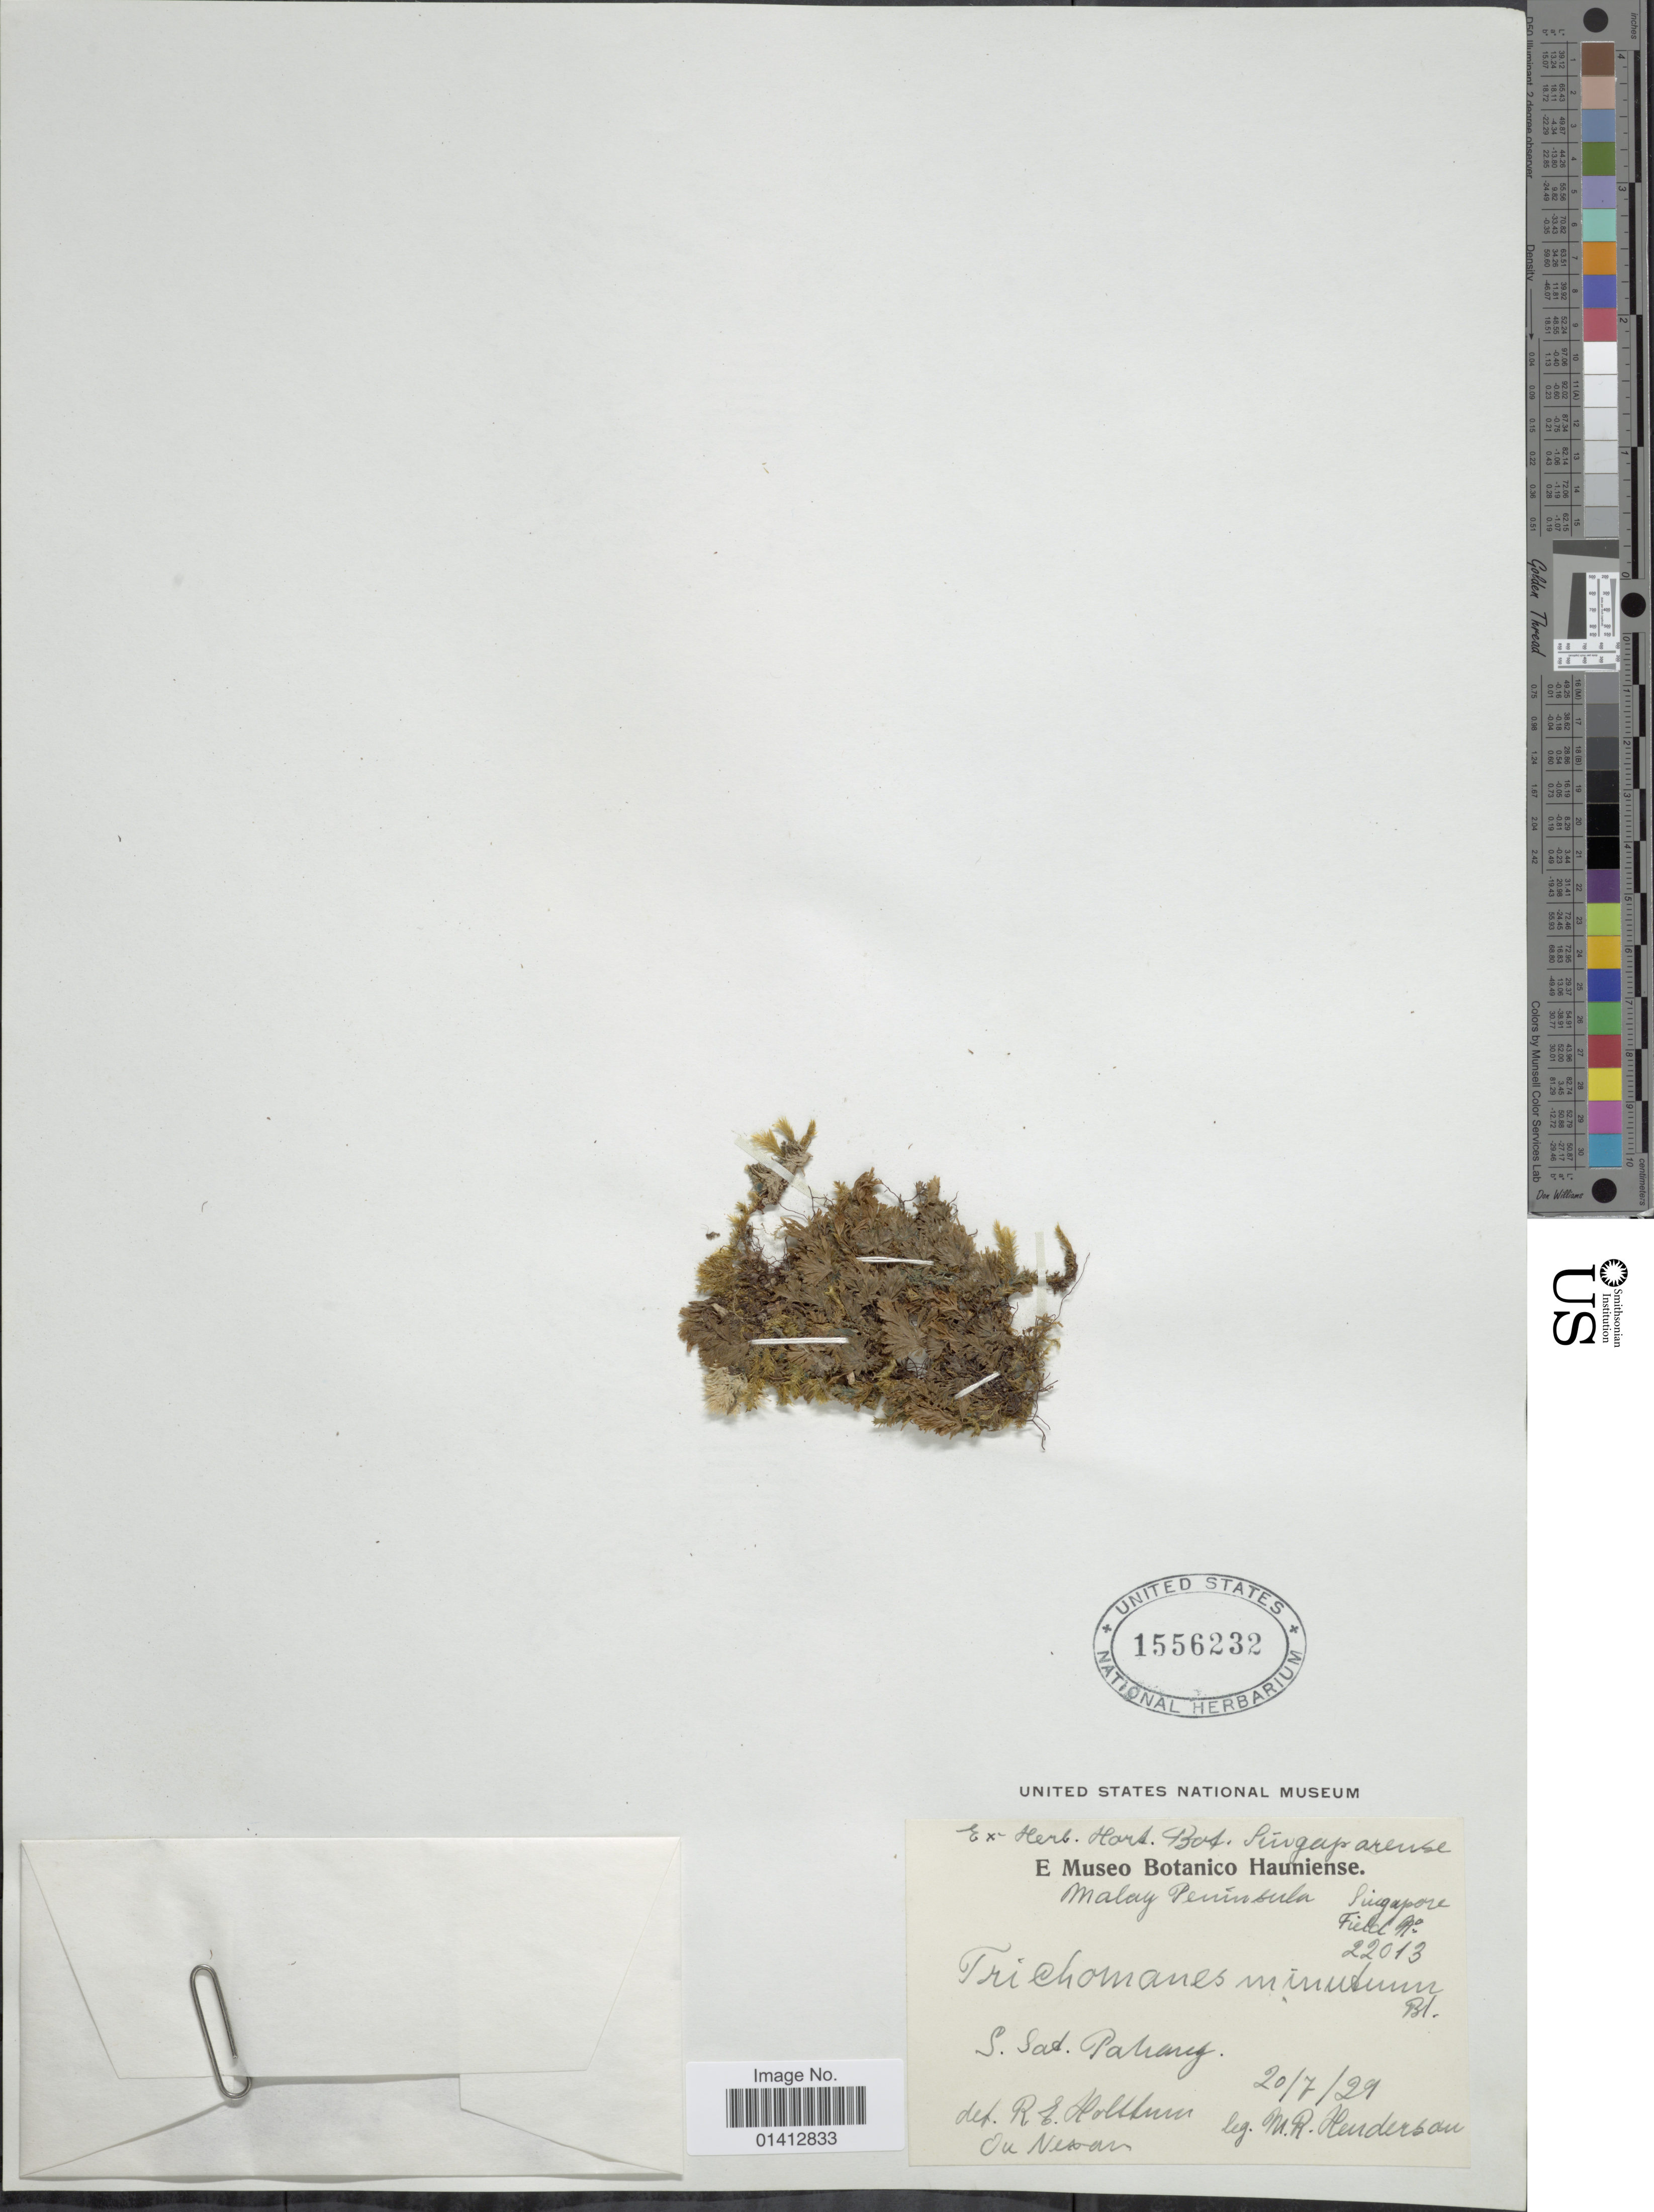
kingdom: Plantae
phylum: Tracheophyta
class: Polypodiopsida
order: Hymenophyllales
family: Hymenophyllaceae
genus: Crepidomanes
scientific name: Crepidomanes minutum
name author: (Blume) K. Iwats.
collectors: M. Henderson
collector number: Singapore field 22013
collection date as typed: Transcribed d/m/y: 20/7/29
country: Malaysia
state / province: Pahang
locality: Malay, Peninsula, Sungei Sat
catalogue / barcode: US 1556232